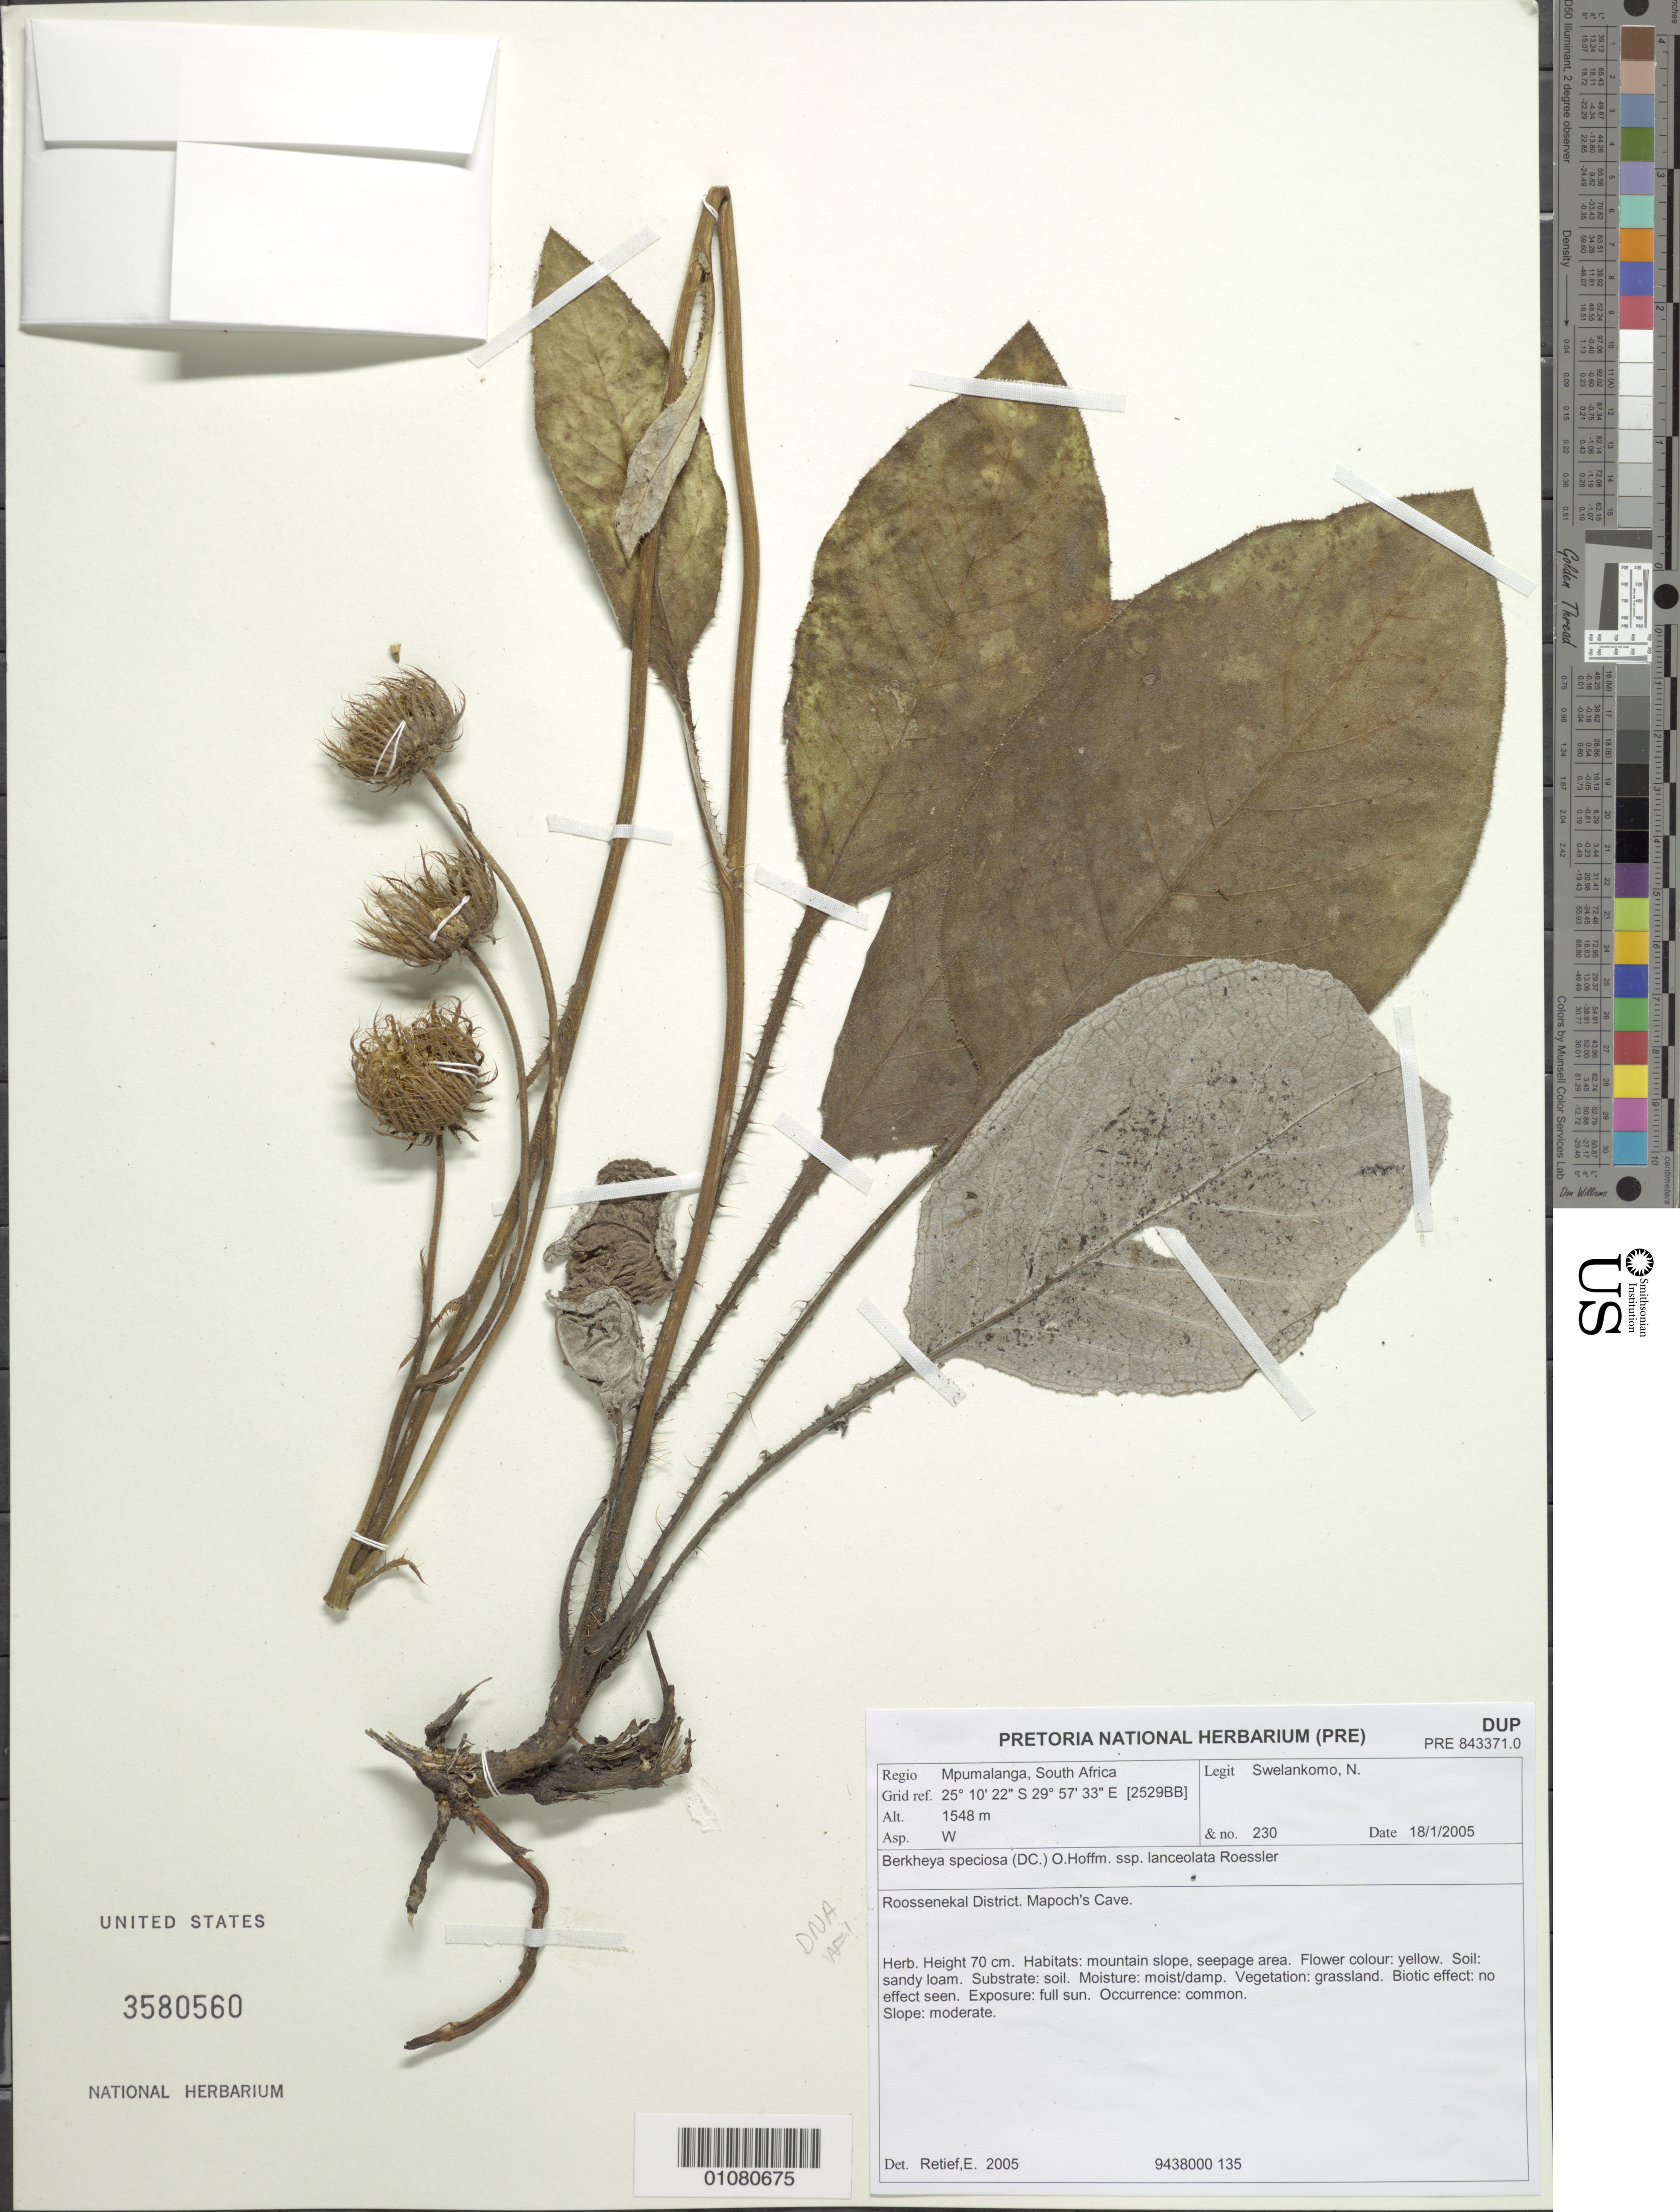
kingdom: Plantae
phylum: Tracheophyta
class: Magnoliopsida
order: Asterales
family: Asteraceae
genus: Berkheya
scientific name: Berkheya speciosa subsp. lanceolata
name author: Roessler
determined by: Retief, E.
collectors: N. Swelankomo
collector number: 230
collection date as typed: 18 January 2005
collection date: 2005-01-18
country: South Africa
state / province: Mpumalanga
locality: Roossenekal District. Mapoch's Cave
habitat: Mountain slope, seepage area. Soil sandy loam, moist/damp, grassland, full sun, moderate slope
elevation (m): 1548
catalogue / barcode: US 3580560